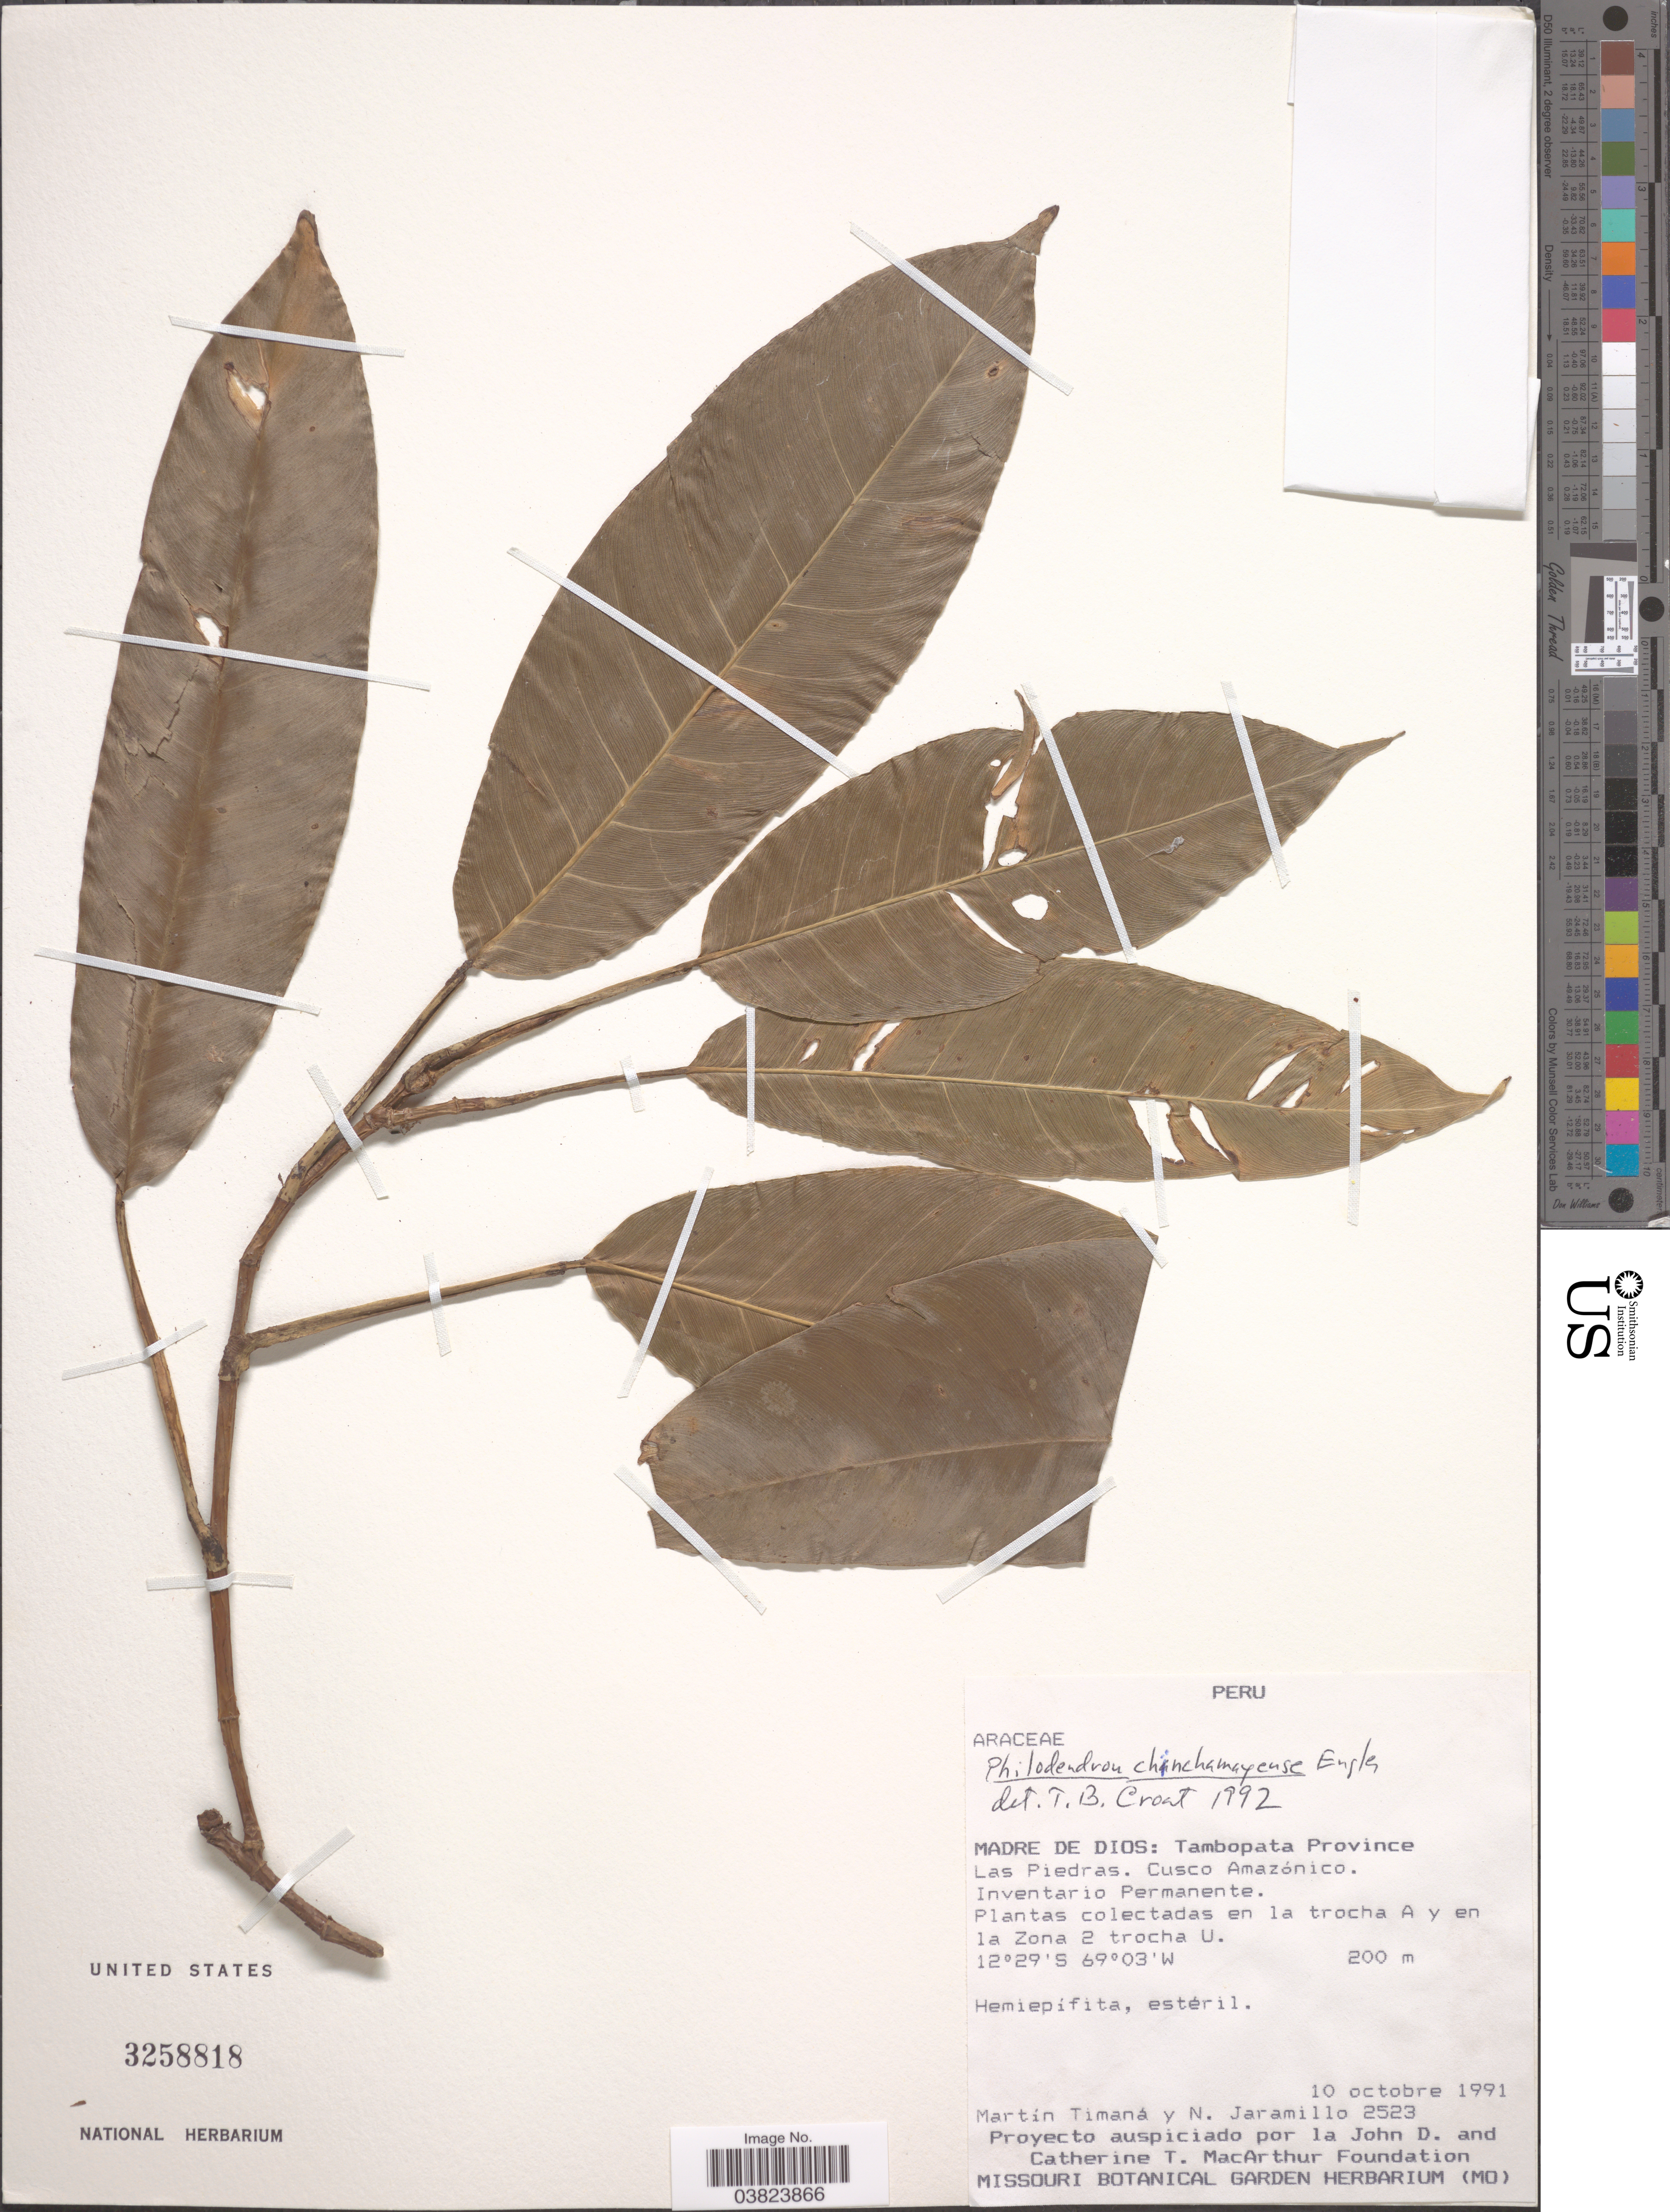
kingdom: Plantae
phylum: Tracheophyta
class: Liliopsida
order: Alismatales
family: Araceae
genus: Philodendron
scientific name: Philodendron chinchamayense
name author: Engl.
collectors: M. E. Timaná & N. Jaramillo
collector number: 2523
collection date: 1991-10-10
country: Peru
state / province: Madre de Dios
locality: Tambopata Province. Las Piedras. Cusco Amazónico. Inventario Permanente. En la trocha A y en la Zona 2 trocha U.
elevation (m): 200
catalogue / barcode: US 3258818